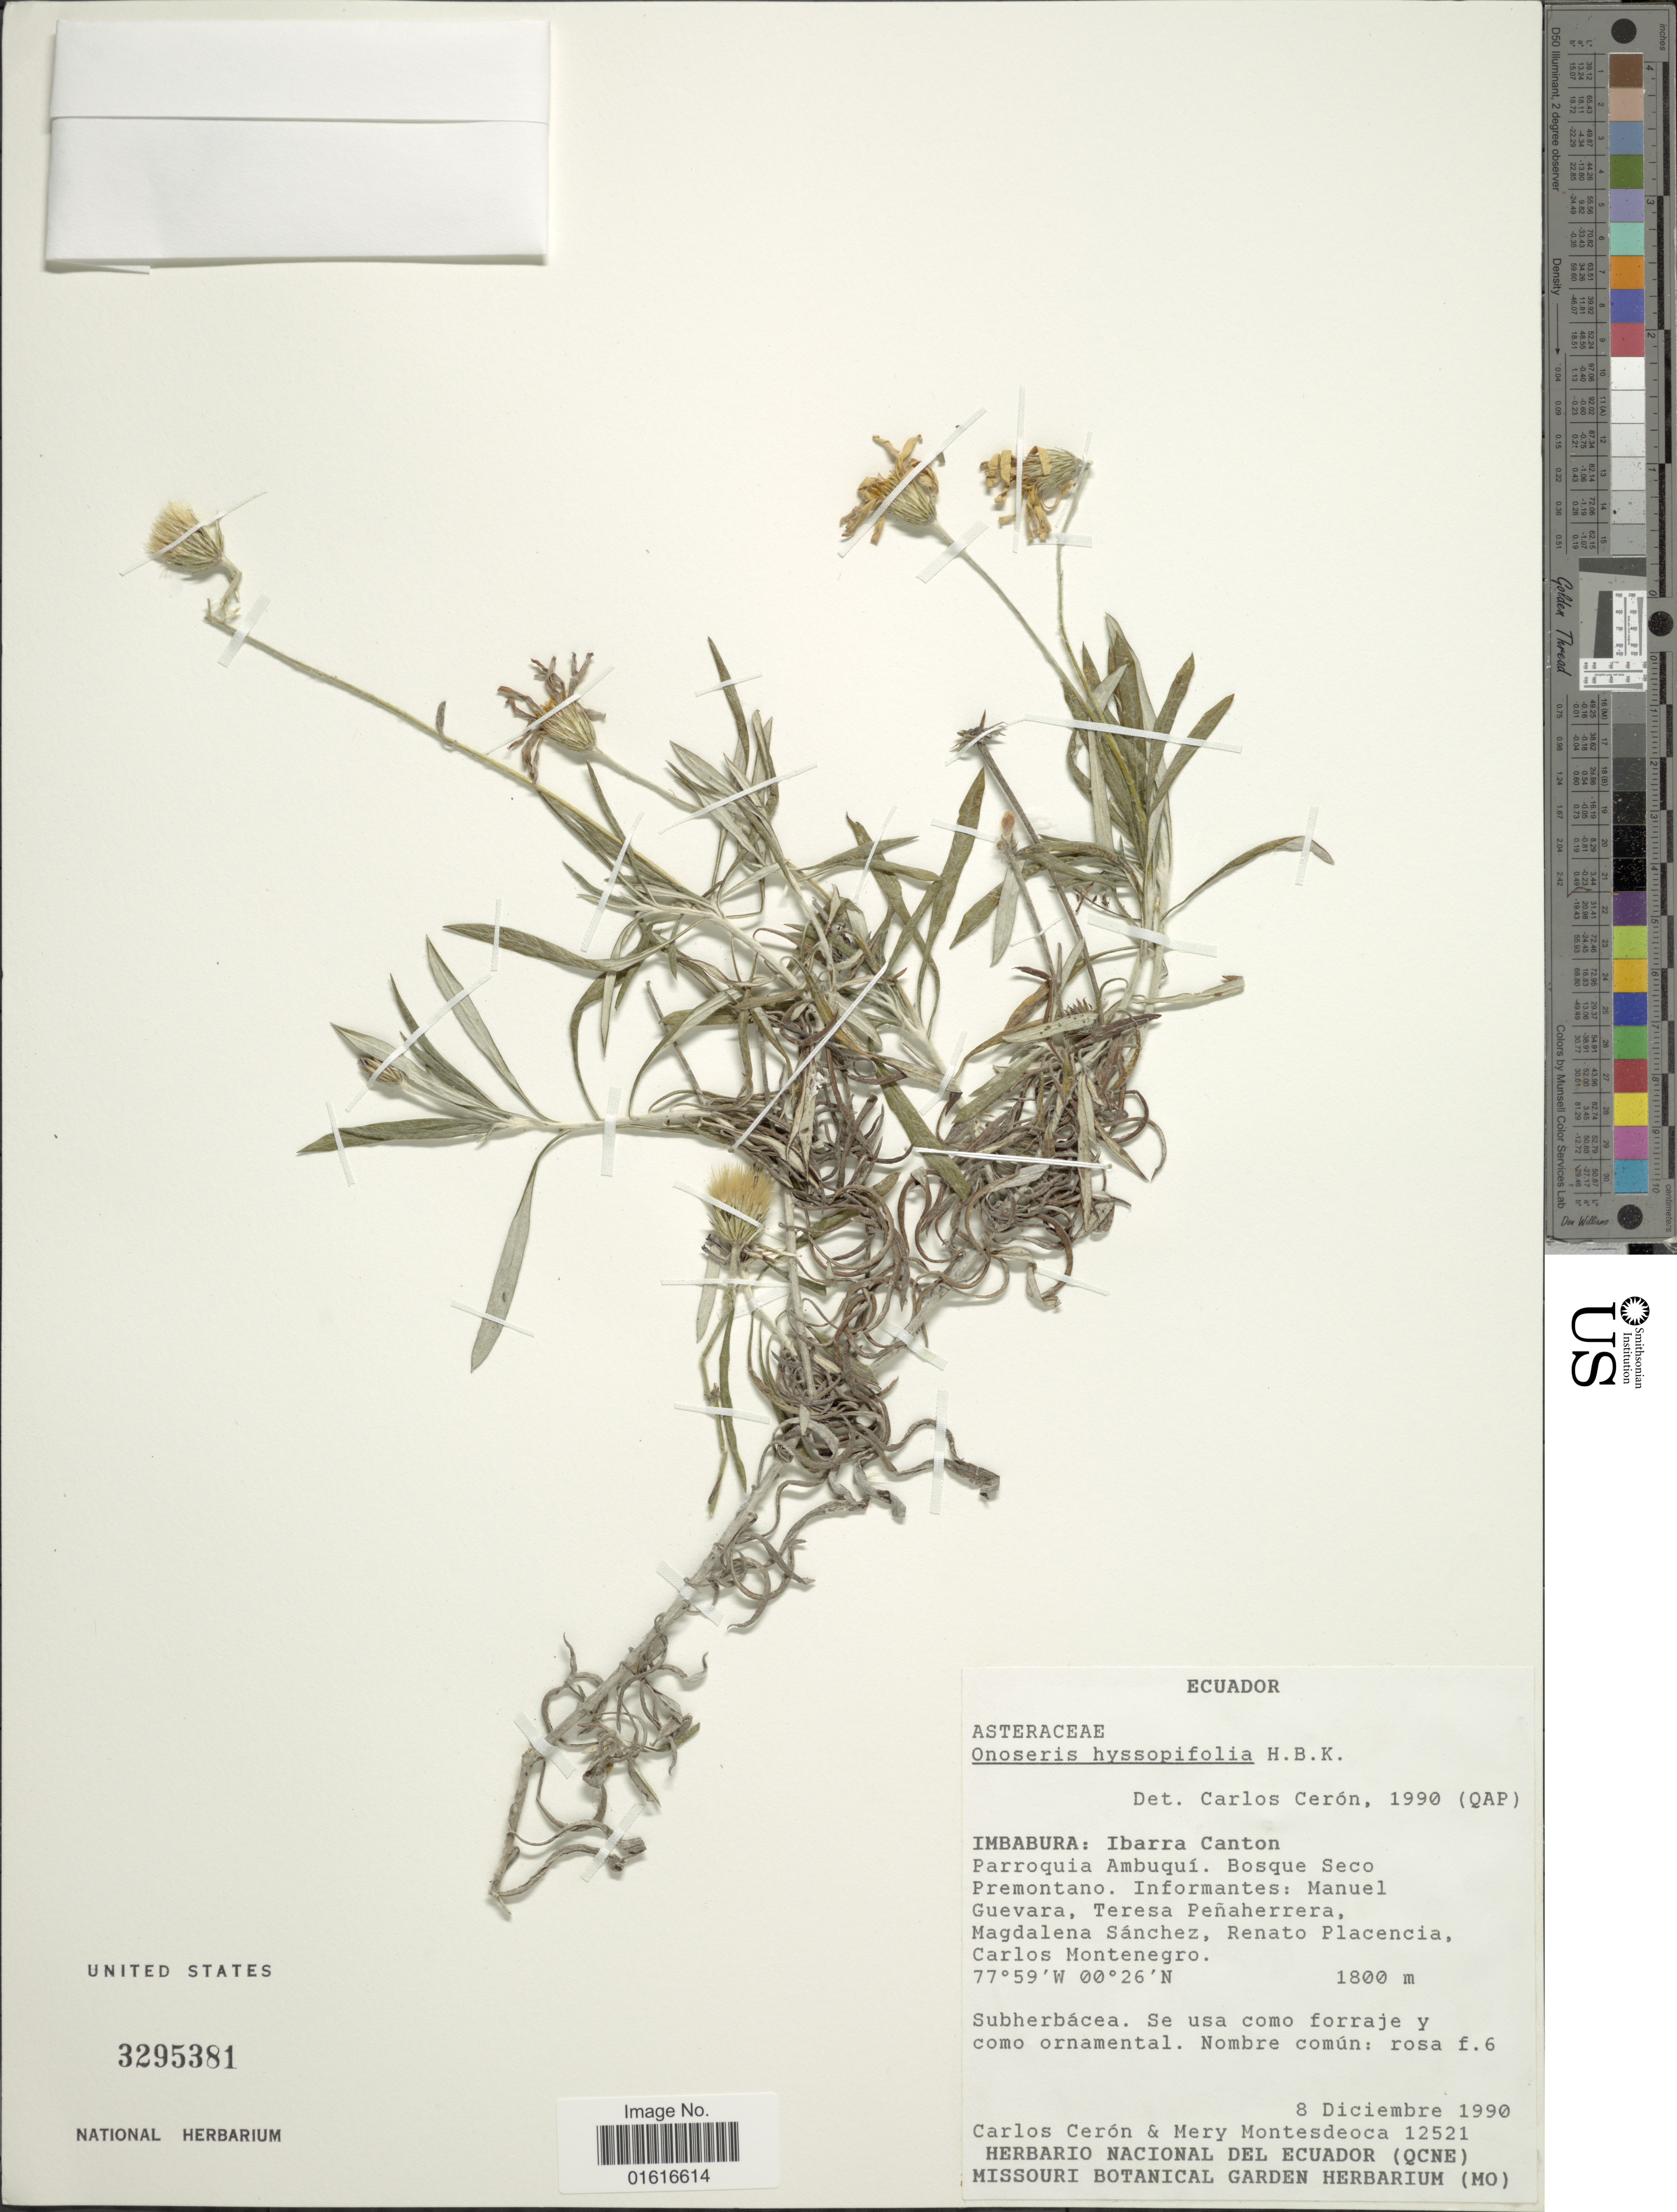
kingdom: Plantae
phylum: Tracheophyta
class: Magnoliopsida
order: Asterales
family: Asteraceae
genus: Onoseris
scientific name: Onoseris hyssopifolia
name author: Kunth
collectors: C. E. Cerón M. & M. Montesdeoca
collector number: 12521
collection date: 1990-12-08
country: Ecuador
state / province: Imbabura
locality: Ibarra Canton, Parroquia Ambuqui. Bosque Seco Premontano.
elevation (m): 1800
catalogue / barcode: US 3295381